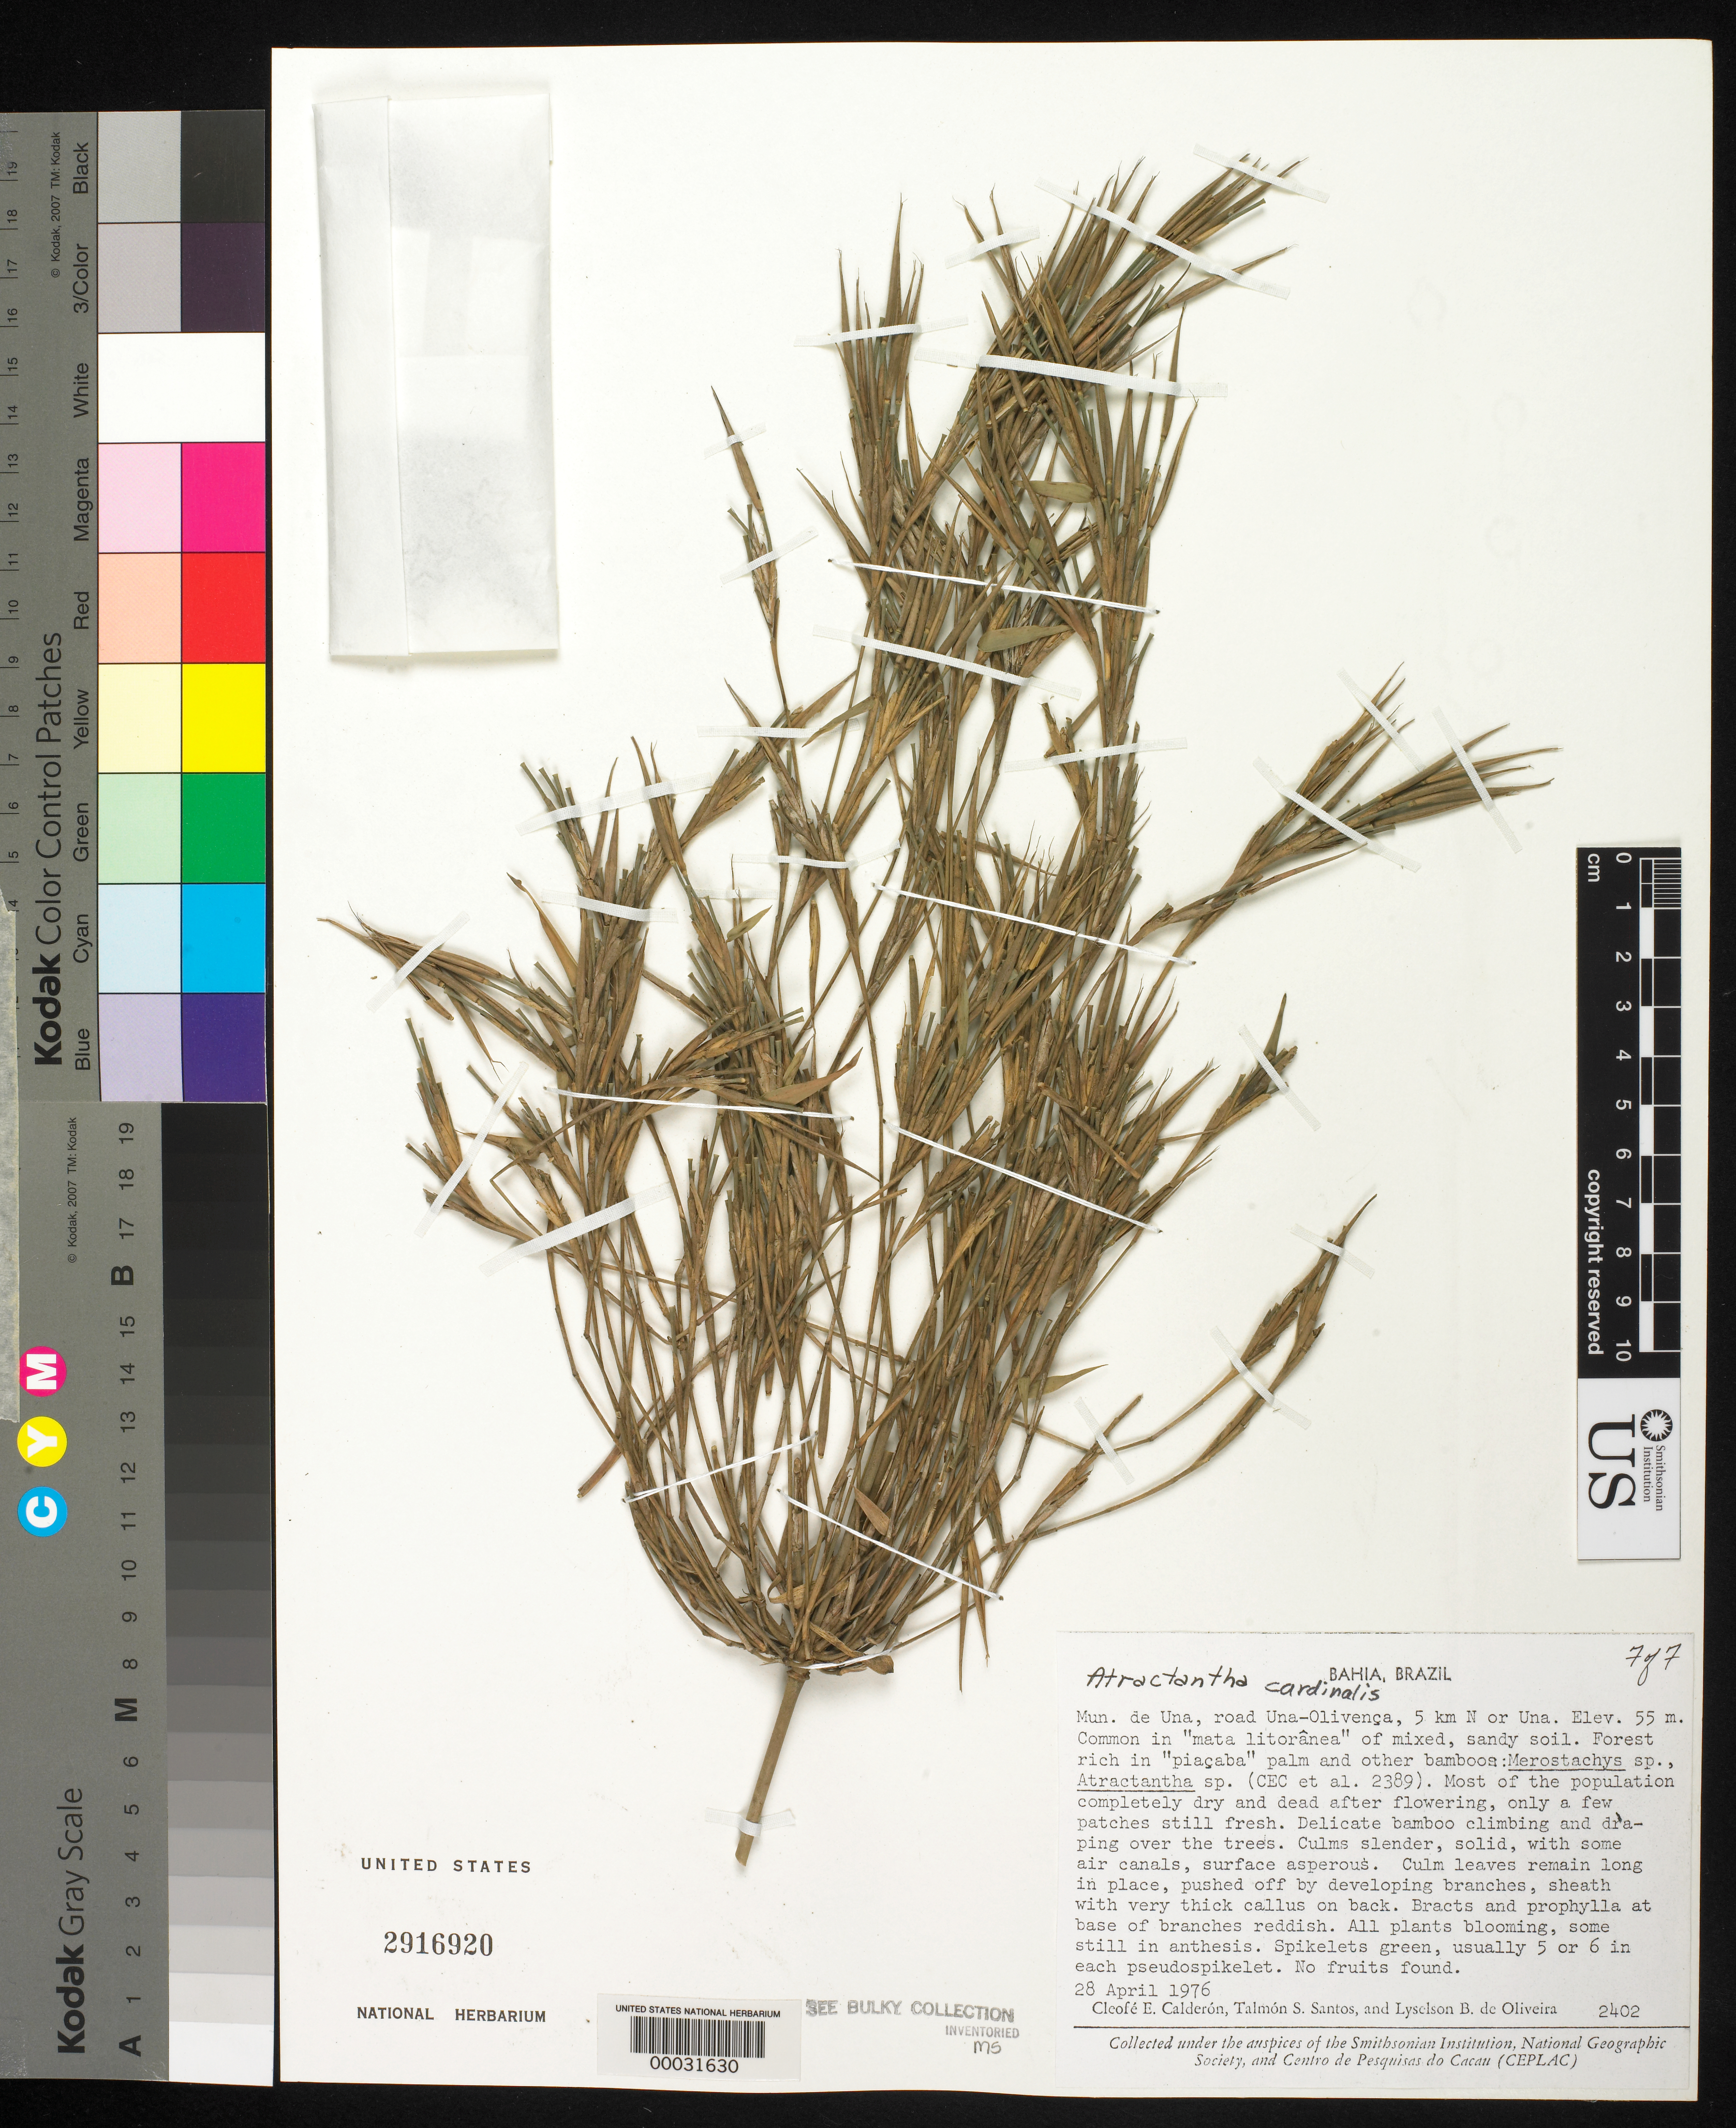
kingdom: Plantae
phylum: Tracheophyta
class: Liliopsida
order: Poales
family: Poaceae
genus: Atractantha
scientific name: Atractantha cardinalis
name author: Judz.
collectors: C. E. Calderón, T. S. Santos & L. de Oliveira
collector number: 2402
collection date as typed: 28 Apr 1976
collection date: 1976-04-28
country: Brazil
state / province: Bahia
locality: Una, olivenca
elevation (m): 55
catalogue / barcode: US 2916920